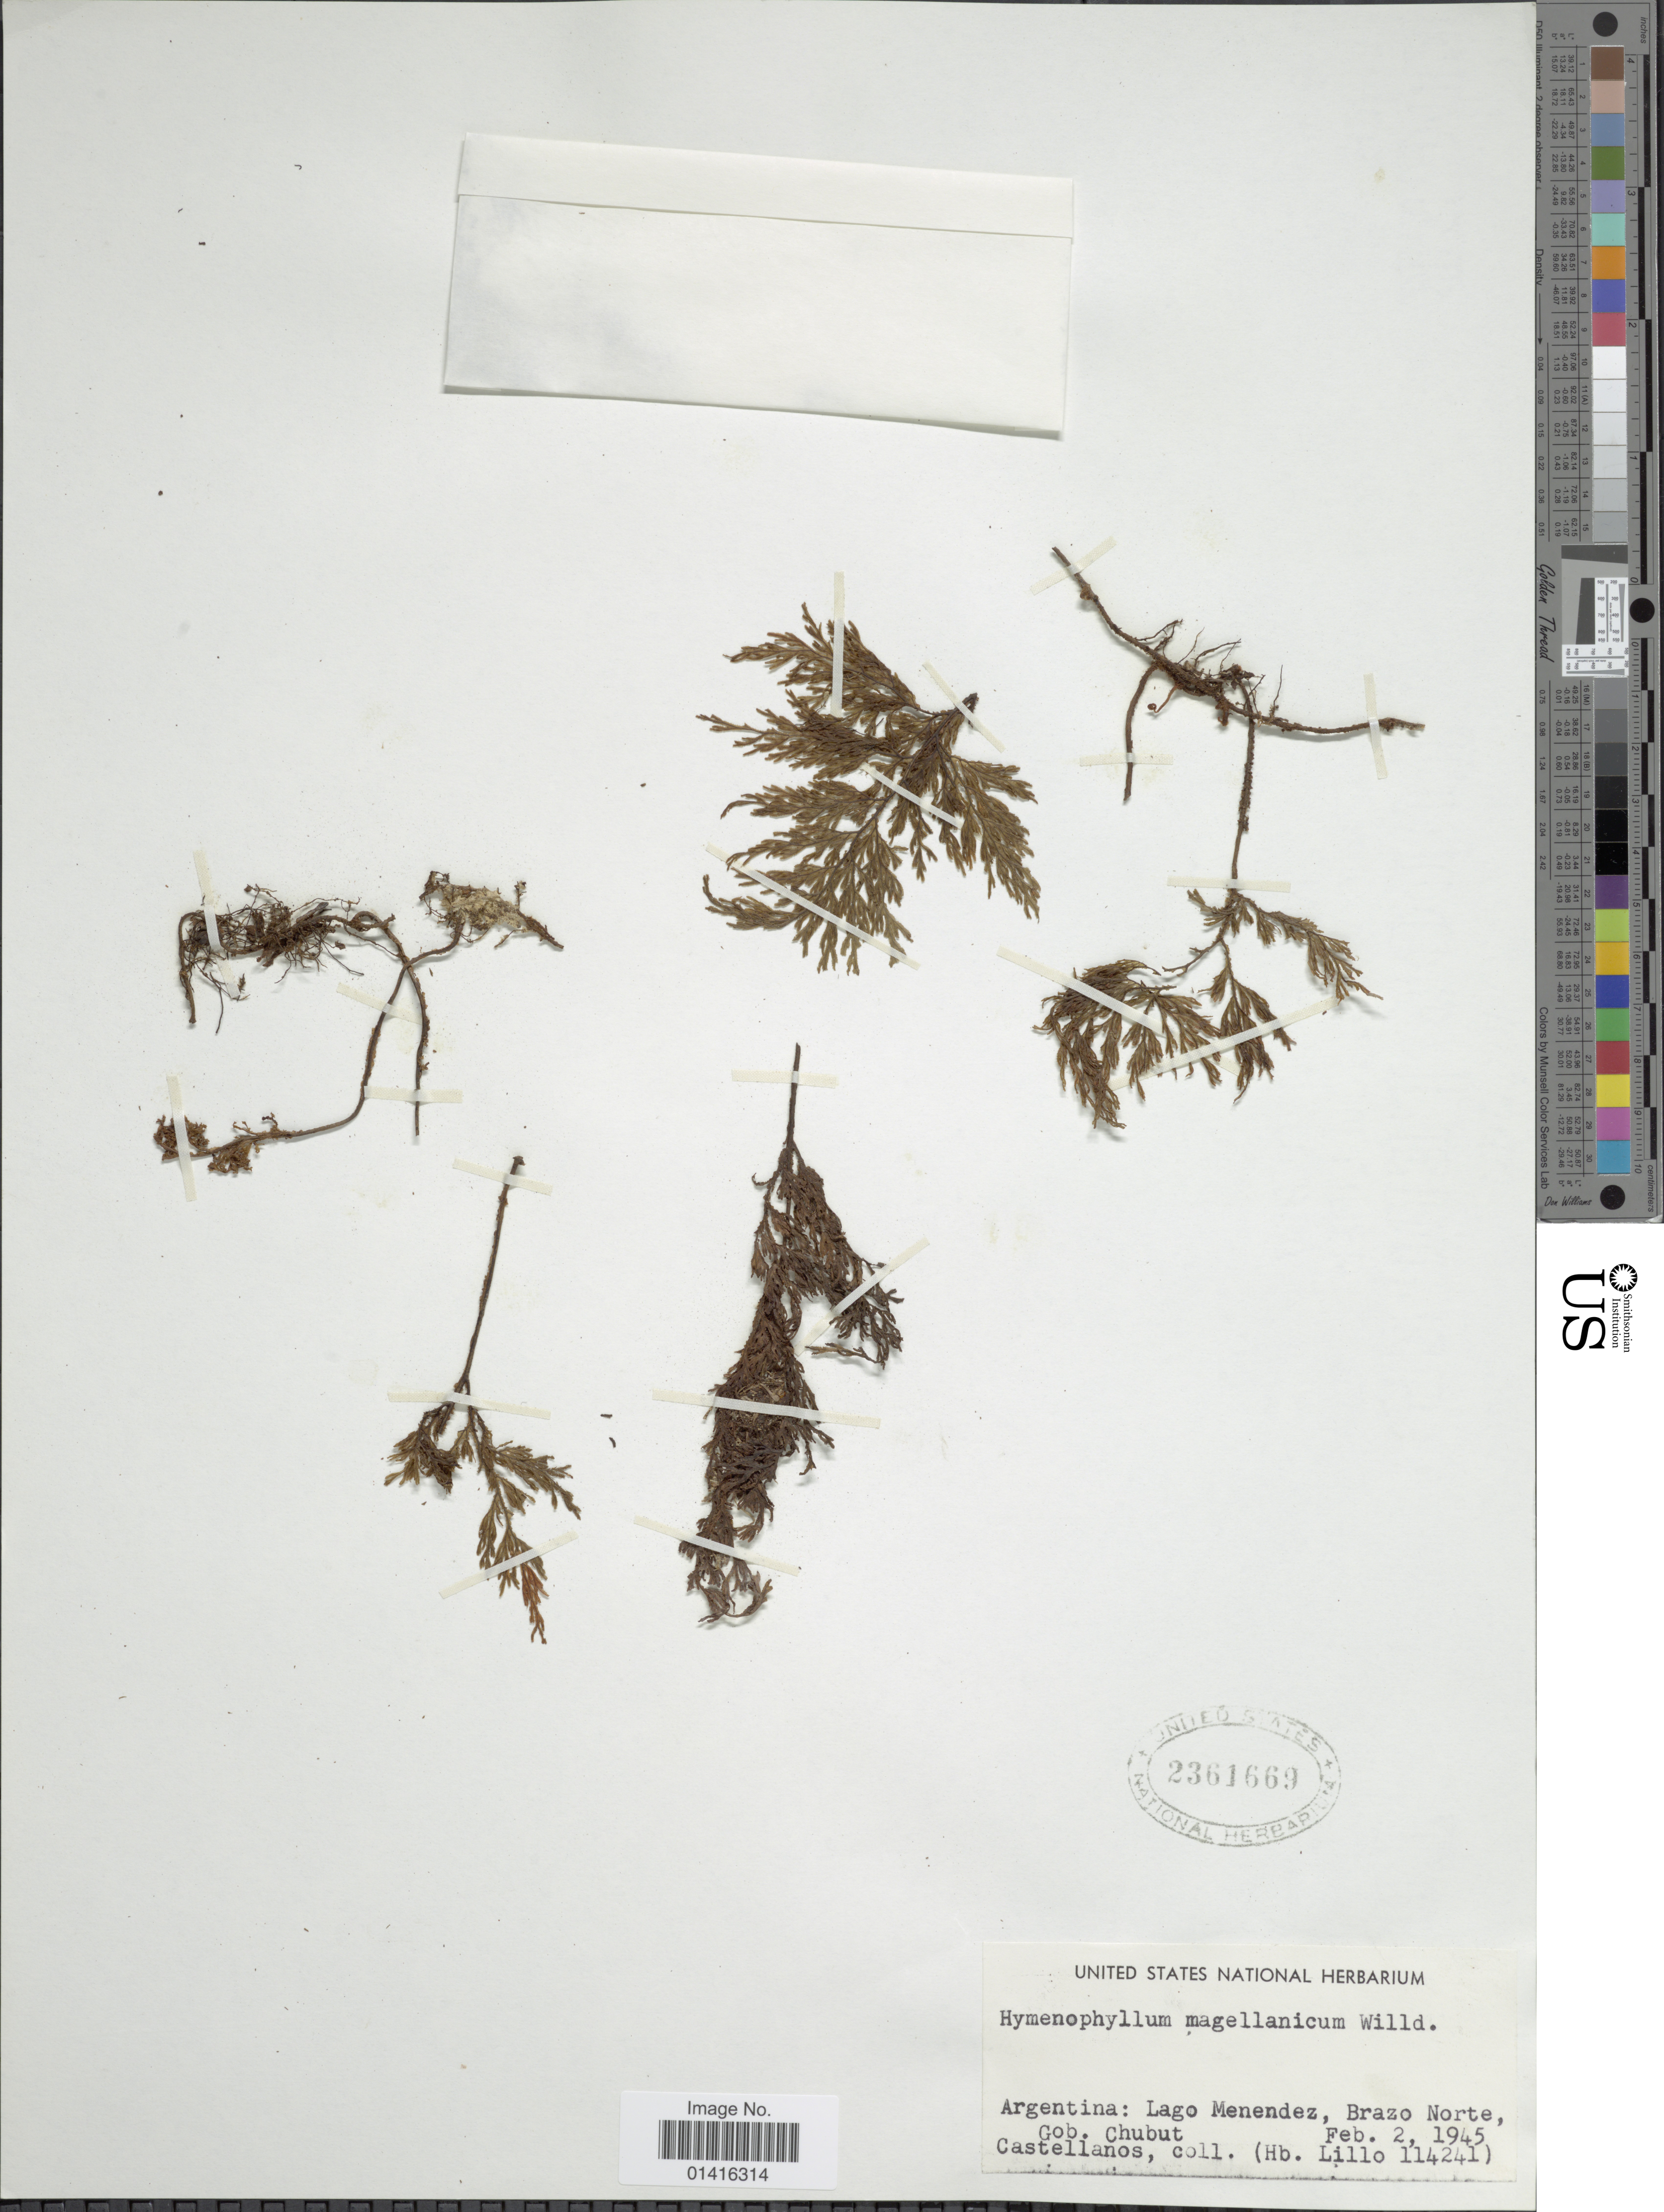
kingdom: Plantae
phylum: Tracheophyta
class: Polypodiopsida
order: Hymenophyllales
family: Hymenophyllaceae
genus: Hymenophyllum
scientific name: Hymenophyllum magellanicum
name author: Willd. ex Kunze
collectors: -- Castellanos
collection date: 1945-02-02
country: Argentina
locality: Lago Menendez, Brazo Norte, Gob. Chubut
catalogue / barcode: US 2361669